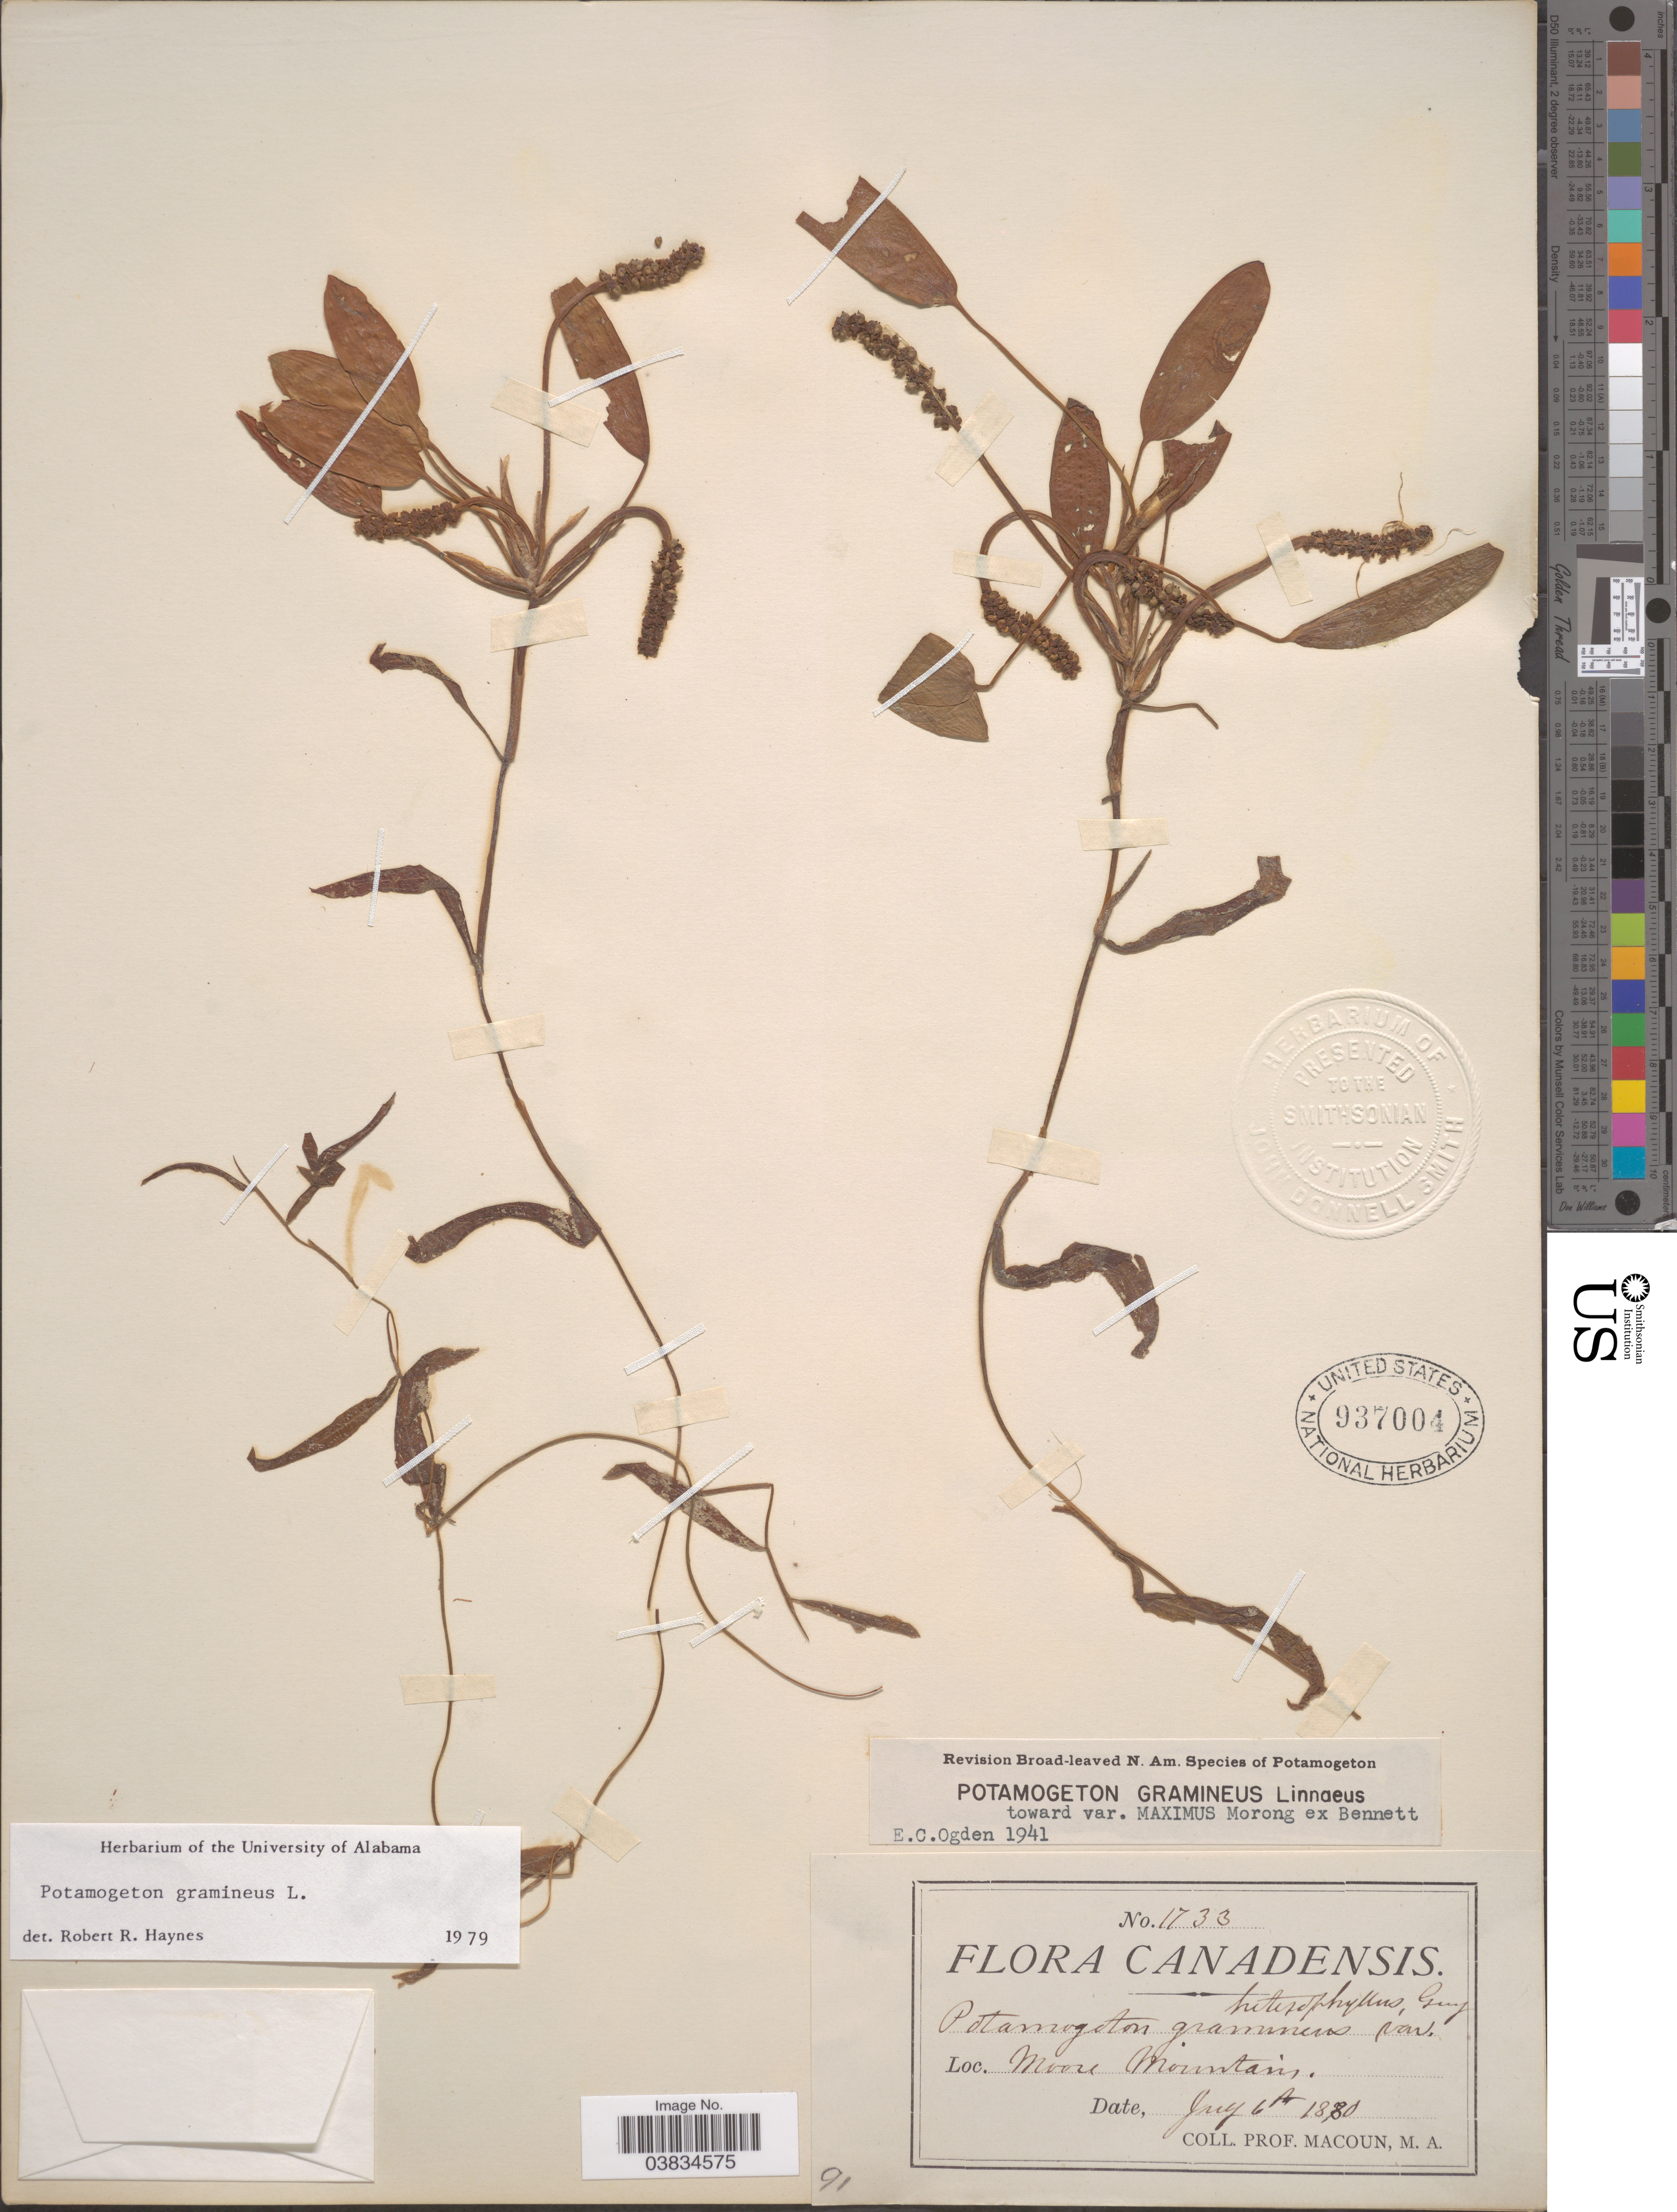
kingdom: Plantae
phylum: Tracheophyta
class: Liliopsida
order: Alismatales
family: Potamogetonaceae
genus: Potamogeton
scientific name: Potamogeton gramineus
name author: L.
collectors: Prof. Macoun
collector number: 1733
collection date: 1880-07-06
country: Canada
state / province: Saskatchewan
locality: Moore Mountains.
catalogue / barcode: US 937004